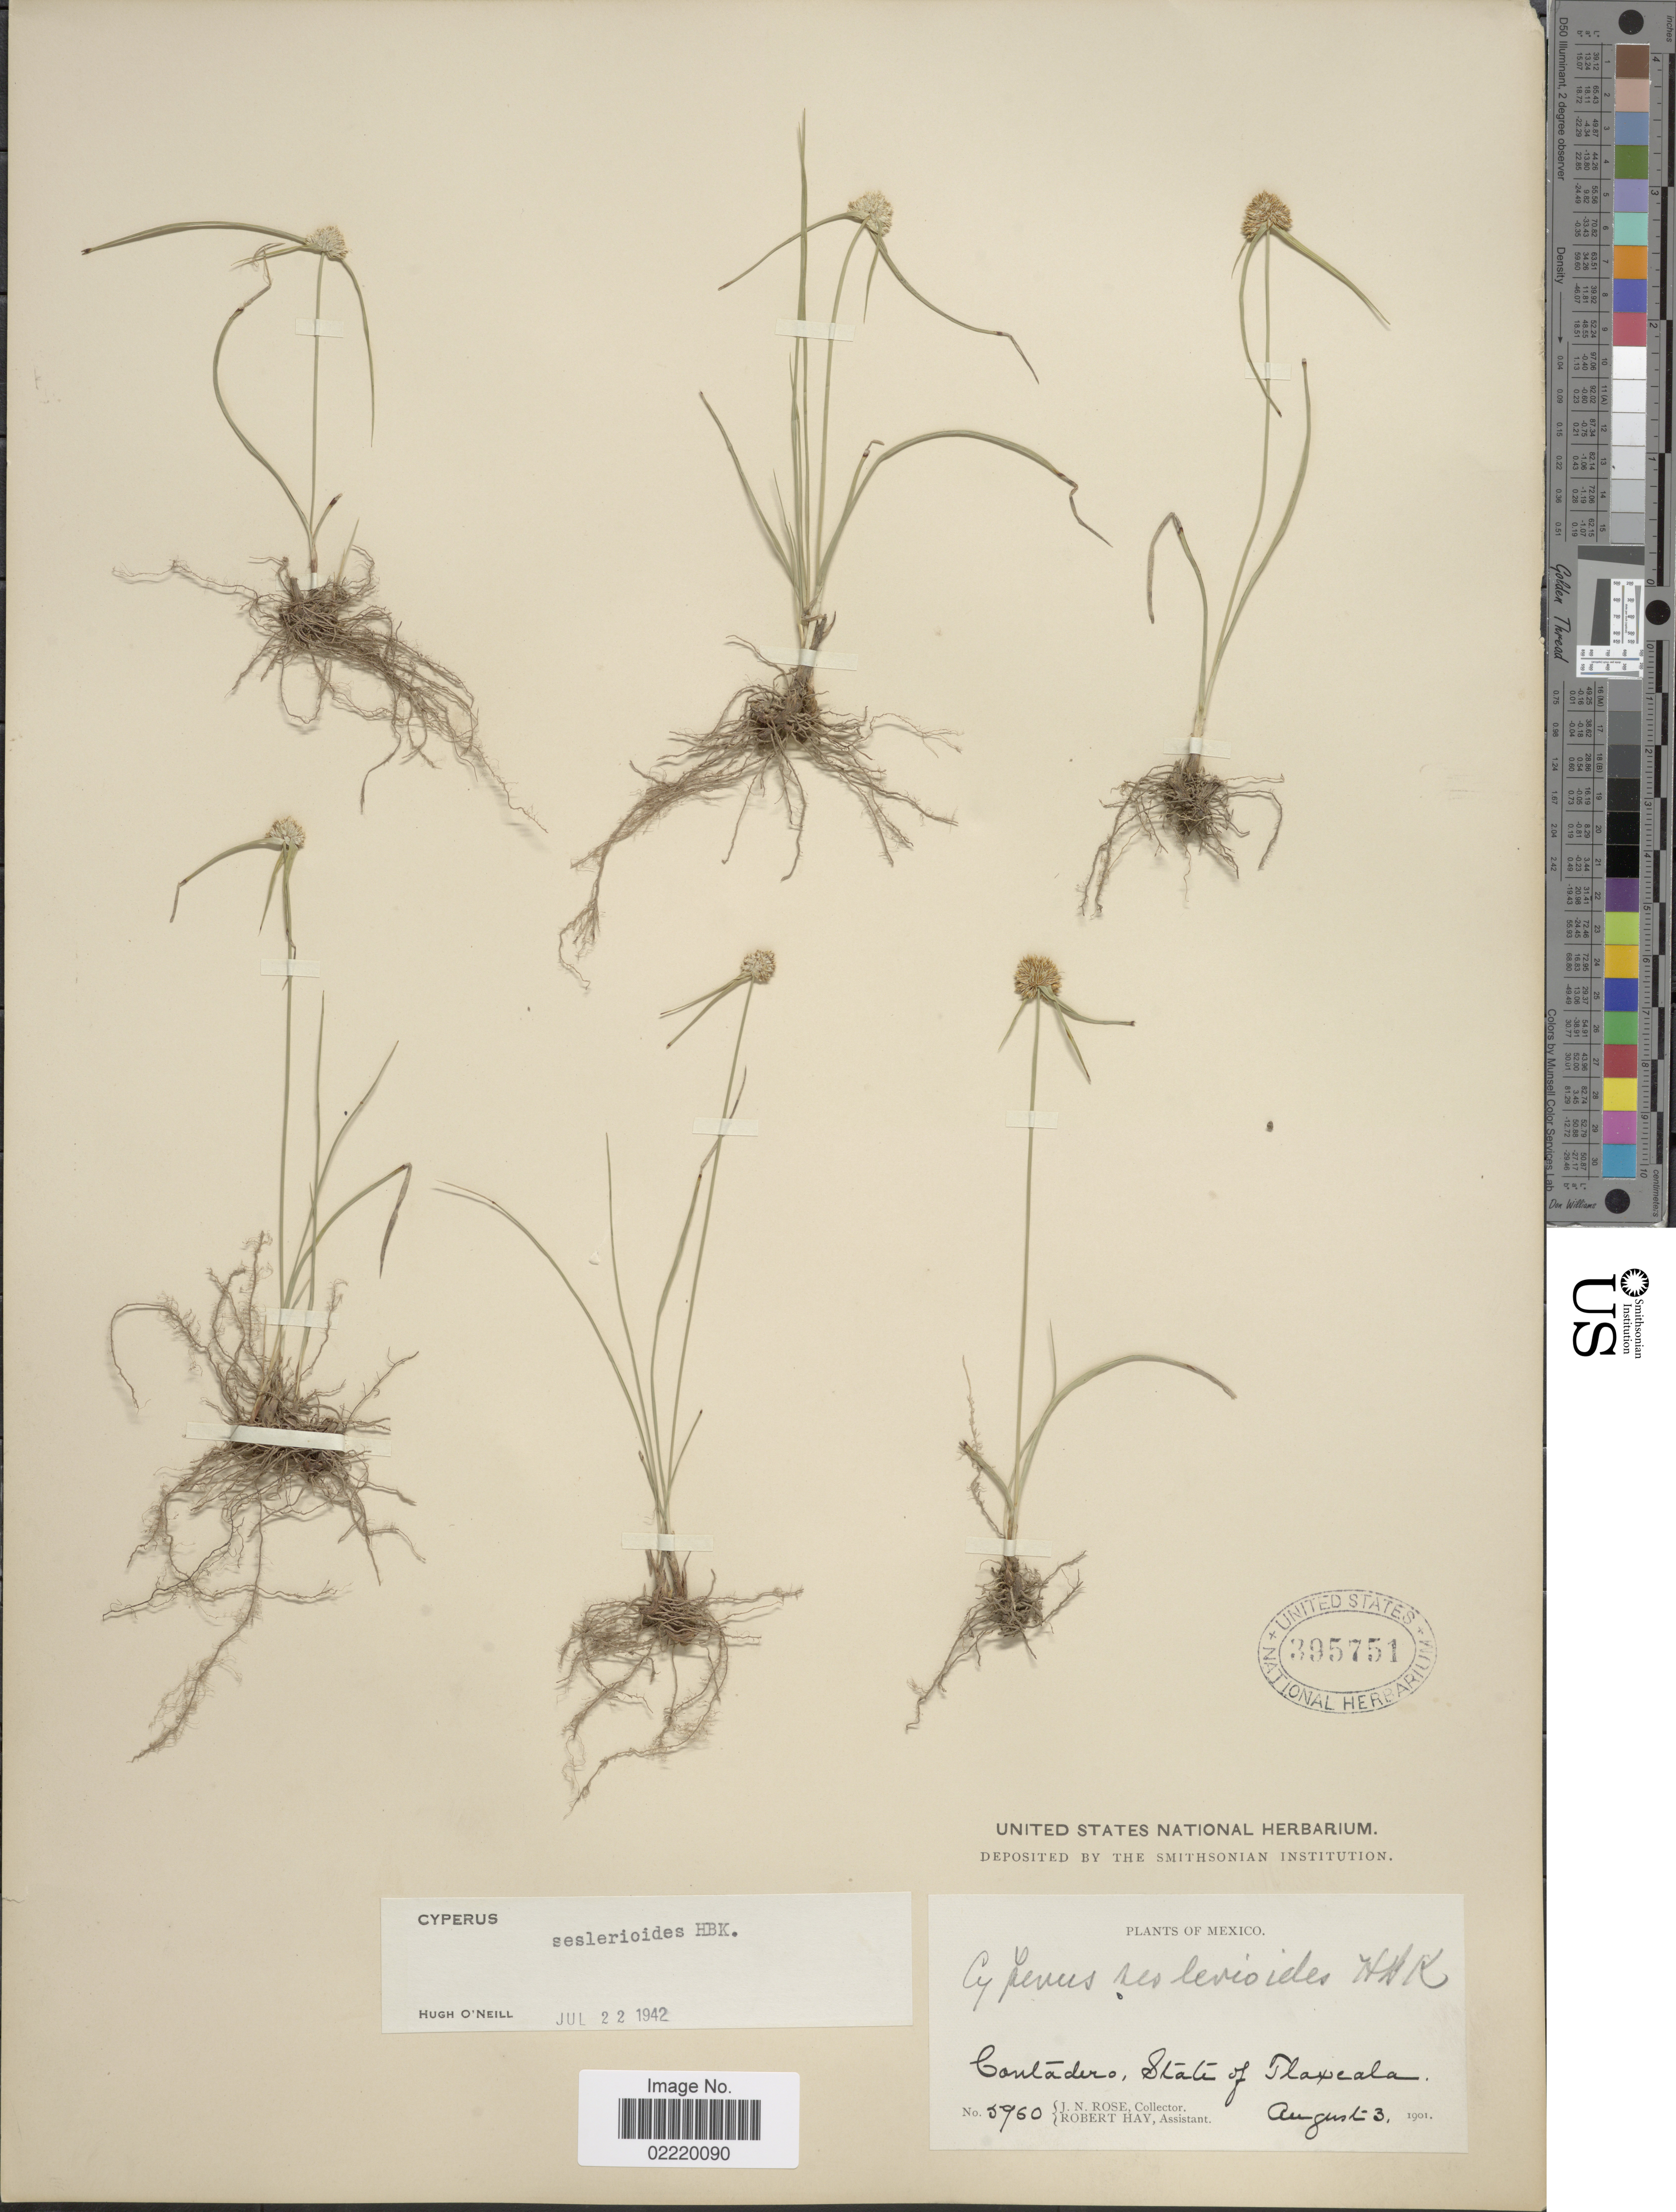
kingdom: Plantae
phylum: Tracheophyta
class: Liliopsida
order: Poales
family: Cyperaceae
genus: Cyperus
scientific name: Cyperus seslerioides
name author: Kunth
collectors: J. N. Rose & R. H. Compton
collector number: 5960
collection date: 1901-08-03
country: Mexico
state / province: Tlaxcala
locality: Contadero.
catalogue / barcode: US 395751